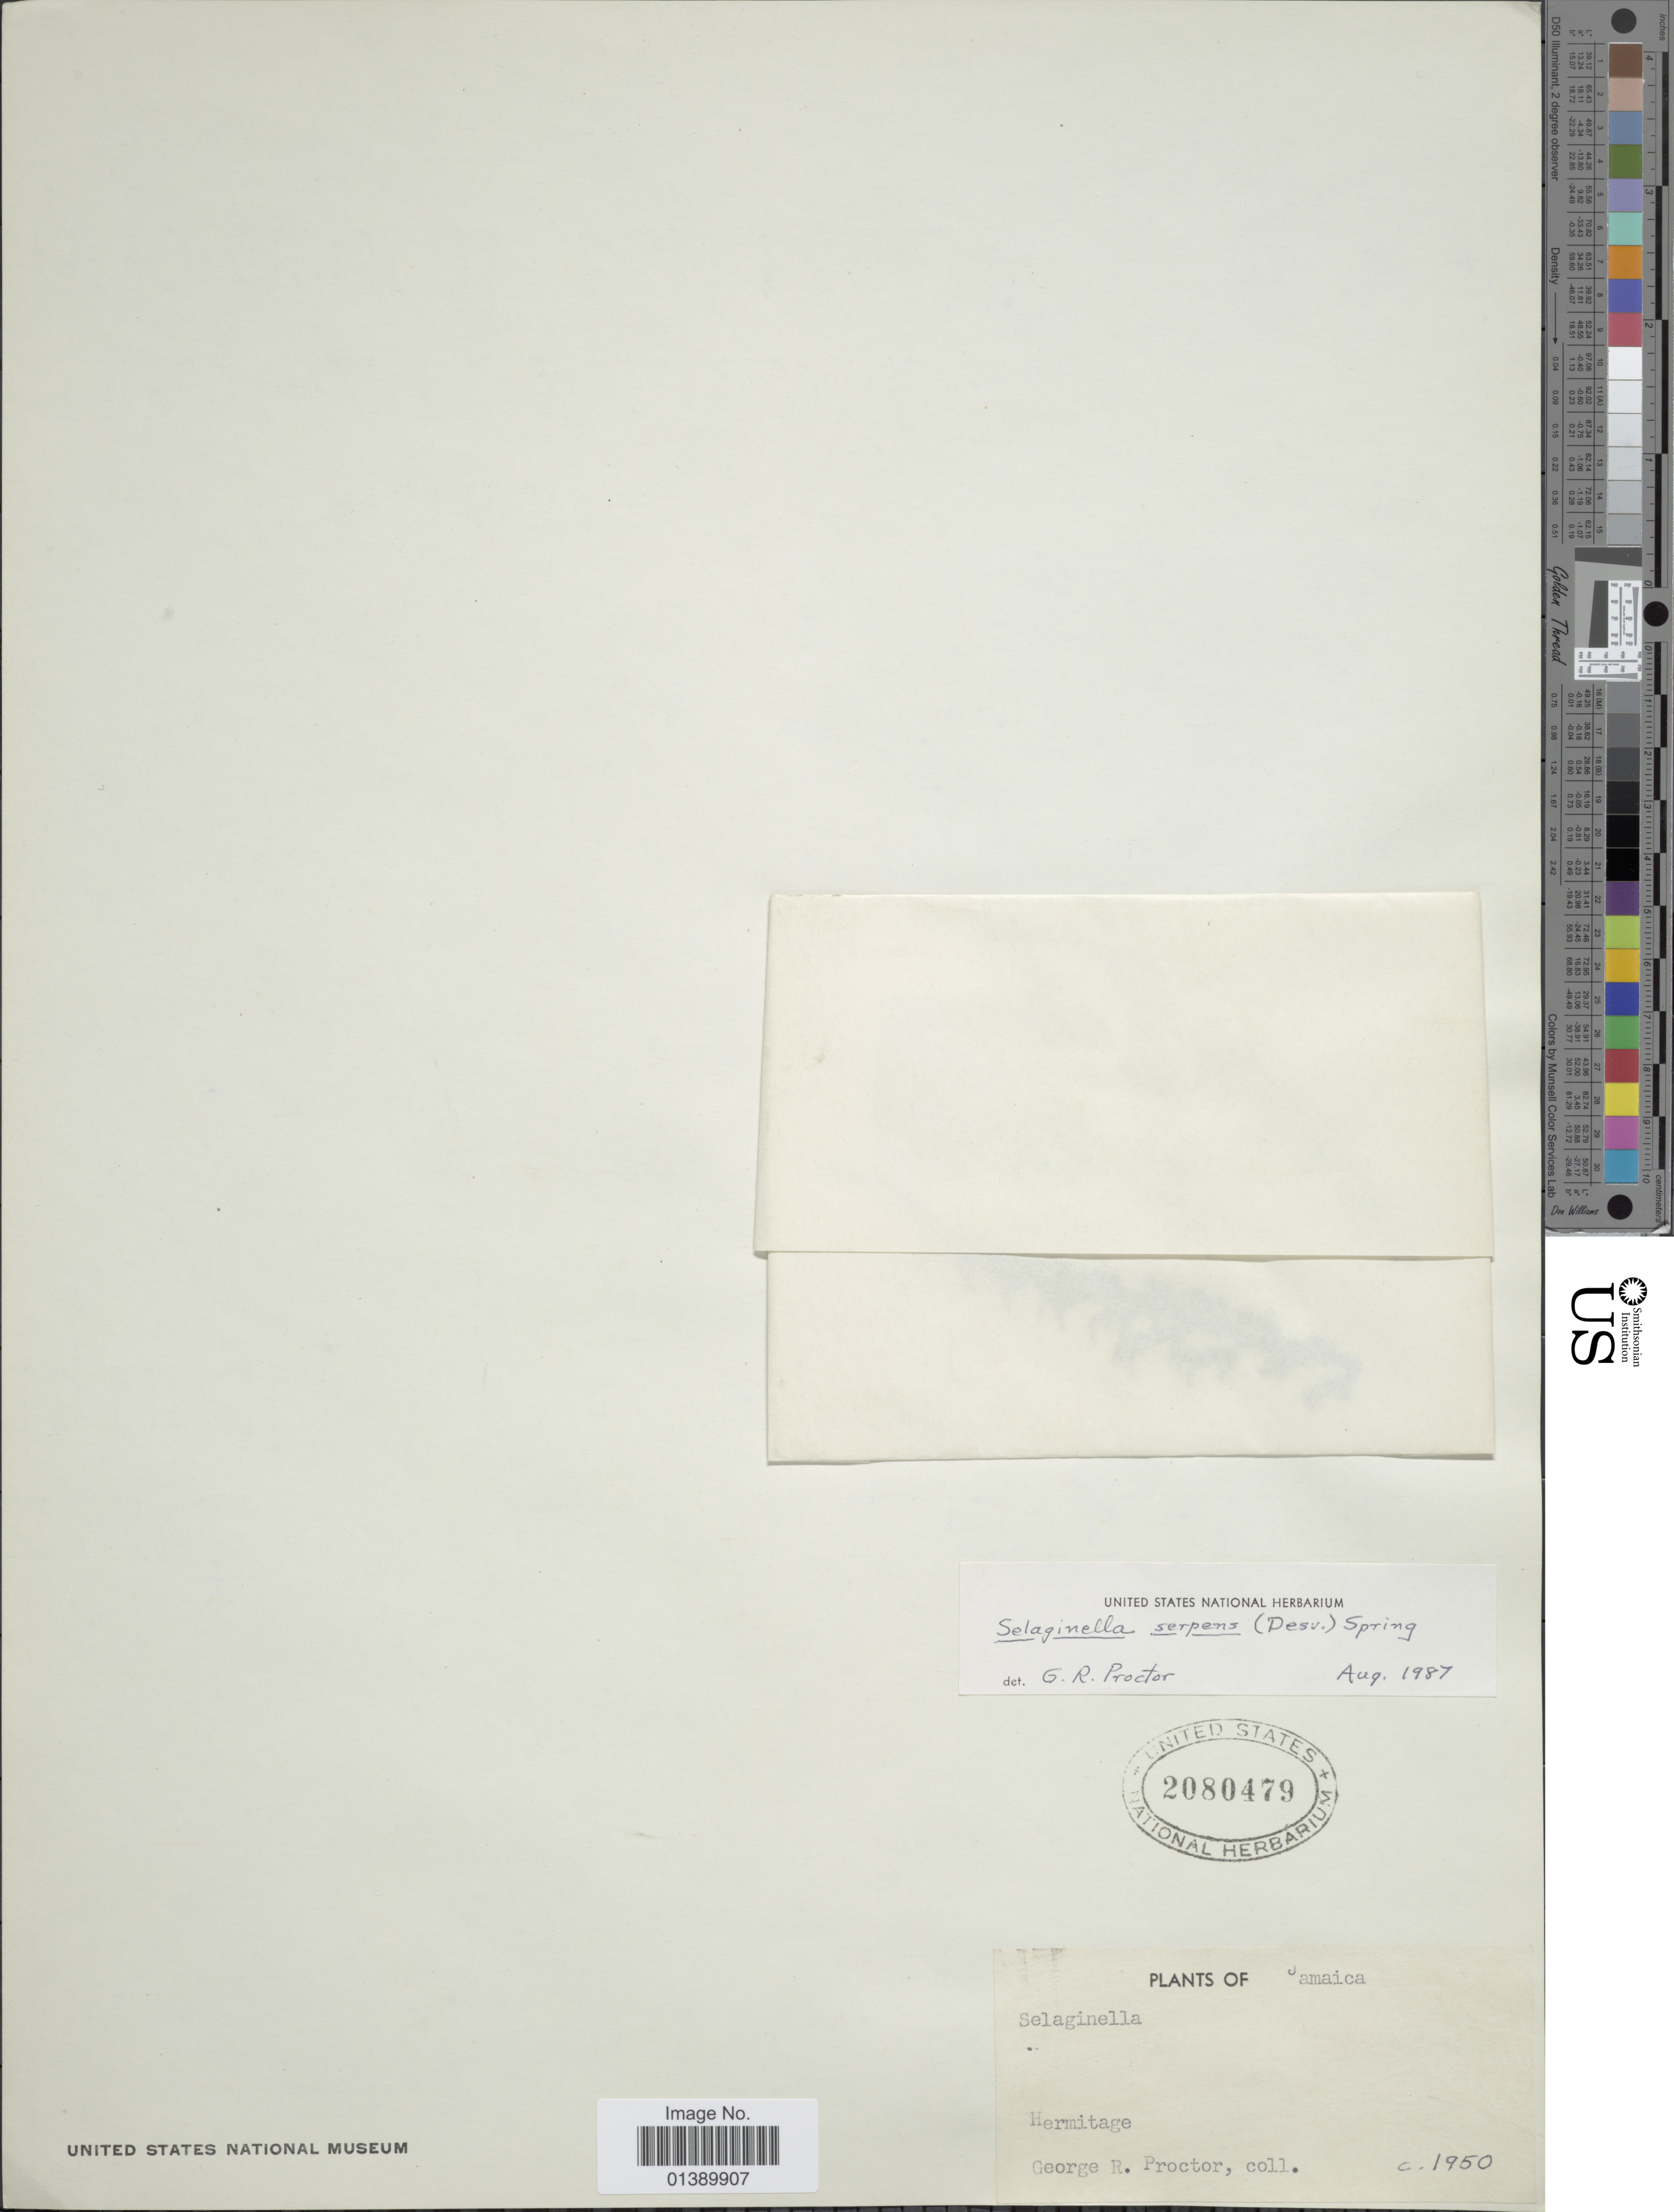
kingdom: Plantae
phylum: Tracheophyta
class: Lycopodiopsida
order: Selaginellales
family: Selaginellaceae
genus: Selaginella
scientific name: Selaginella serpens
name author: (Desv. ex Poir.) Spring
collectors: G. R. Proctor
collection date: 1950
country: Jamaica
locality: Hermitage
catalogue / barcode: US 2080479